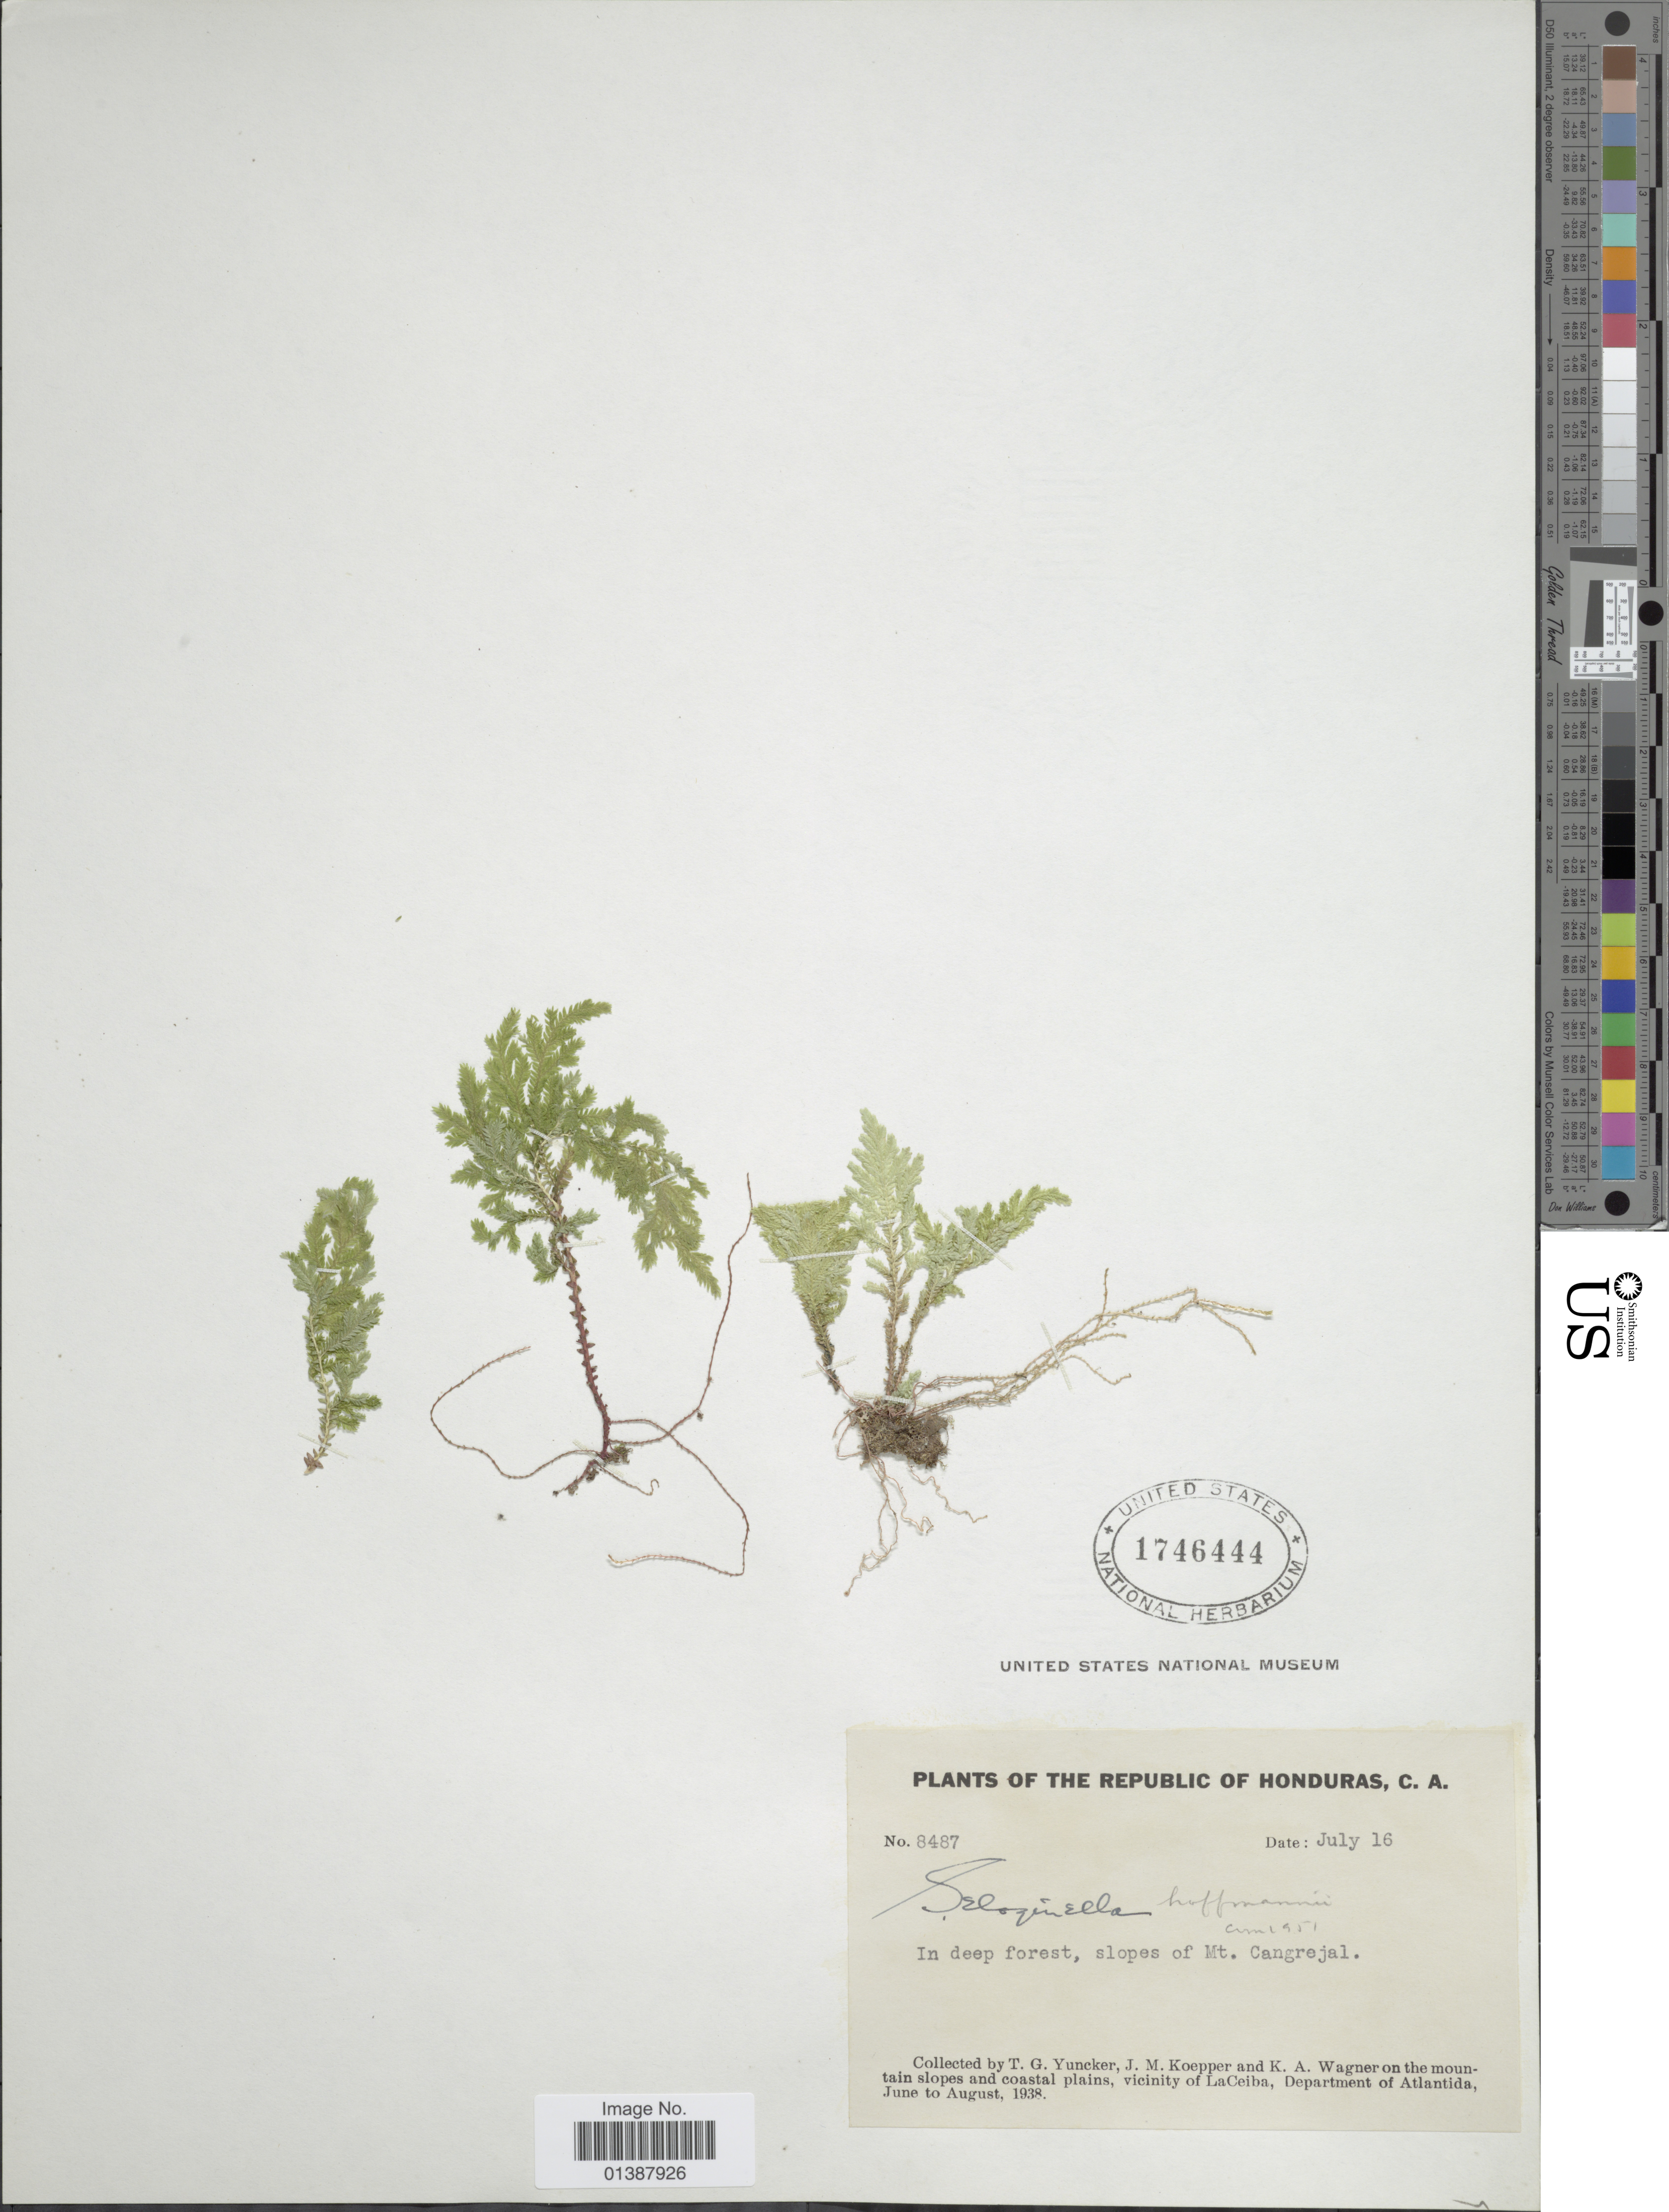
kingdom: Plantae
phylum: Tracheophyta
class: Lycopodiopsida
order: Selaginellales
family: Selaginellaceae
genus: Selaginella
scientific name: Selaginella hoffmannii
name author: Hieron.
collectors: T. G. Yuncker, J. M. Koepper & K. A. Wagner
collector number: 8487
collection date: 1938-07-16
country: Honduras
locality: The Republic of Honduras, C.A., slopes of MtCangrejal,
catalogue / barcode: US 1746444